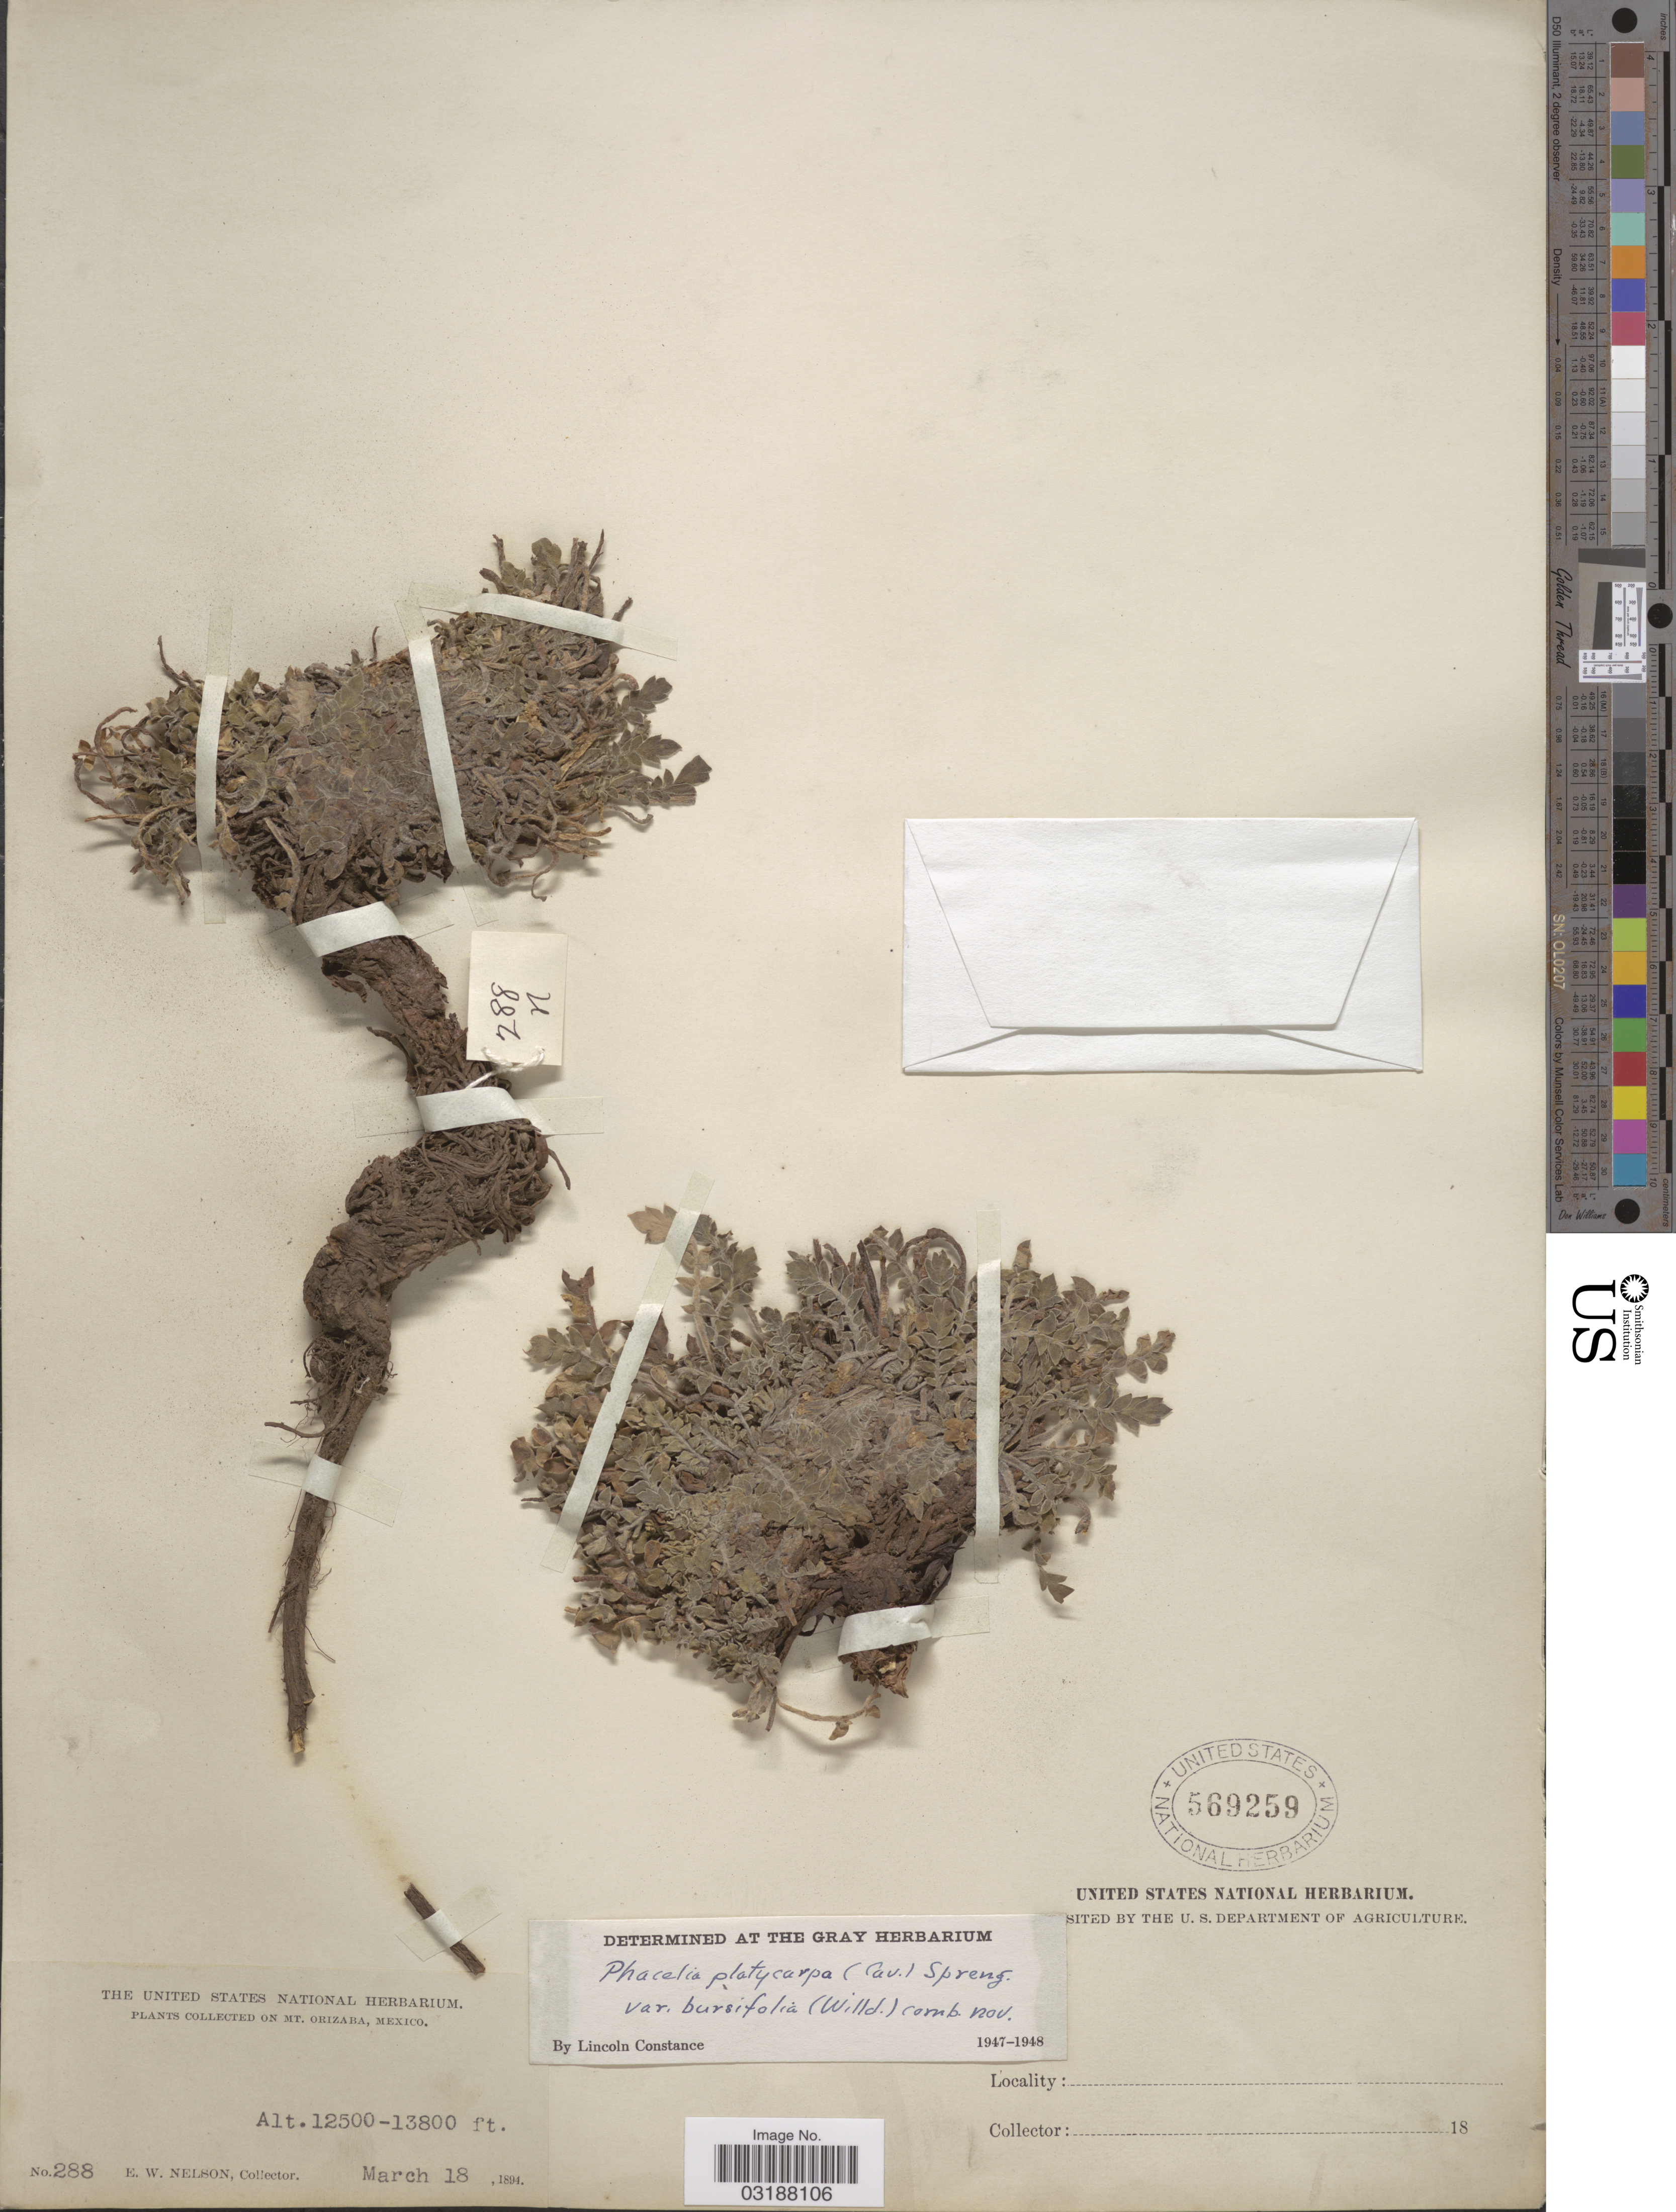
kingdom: Plantae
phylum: Tracheophyta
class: Magnoliopsida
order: Boraginales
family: Hydrophyllaceae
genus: Phacelia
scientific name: Phacelia platycarpa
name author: (Cav.) Spreng.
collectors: E. W. Nelson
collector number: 288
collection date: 1894-03-18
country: Mexico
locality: Mt. Orizaba, Mexico.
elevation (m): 3810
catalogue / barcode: US 569259